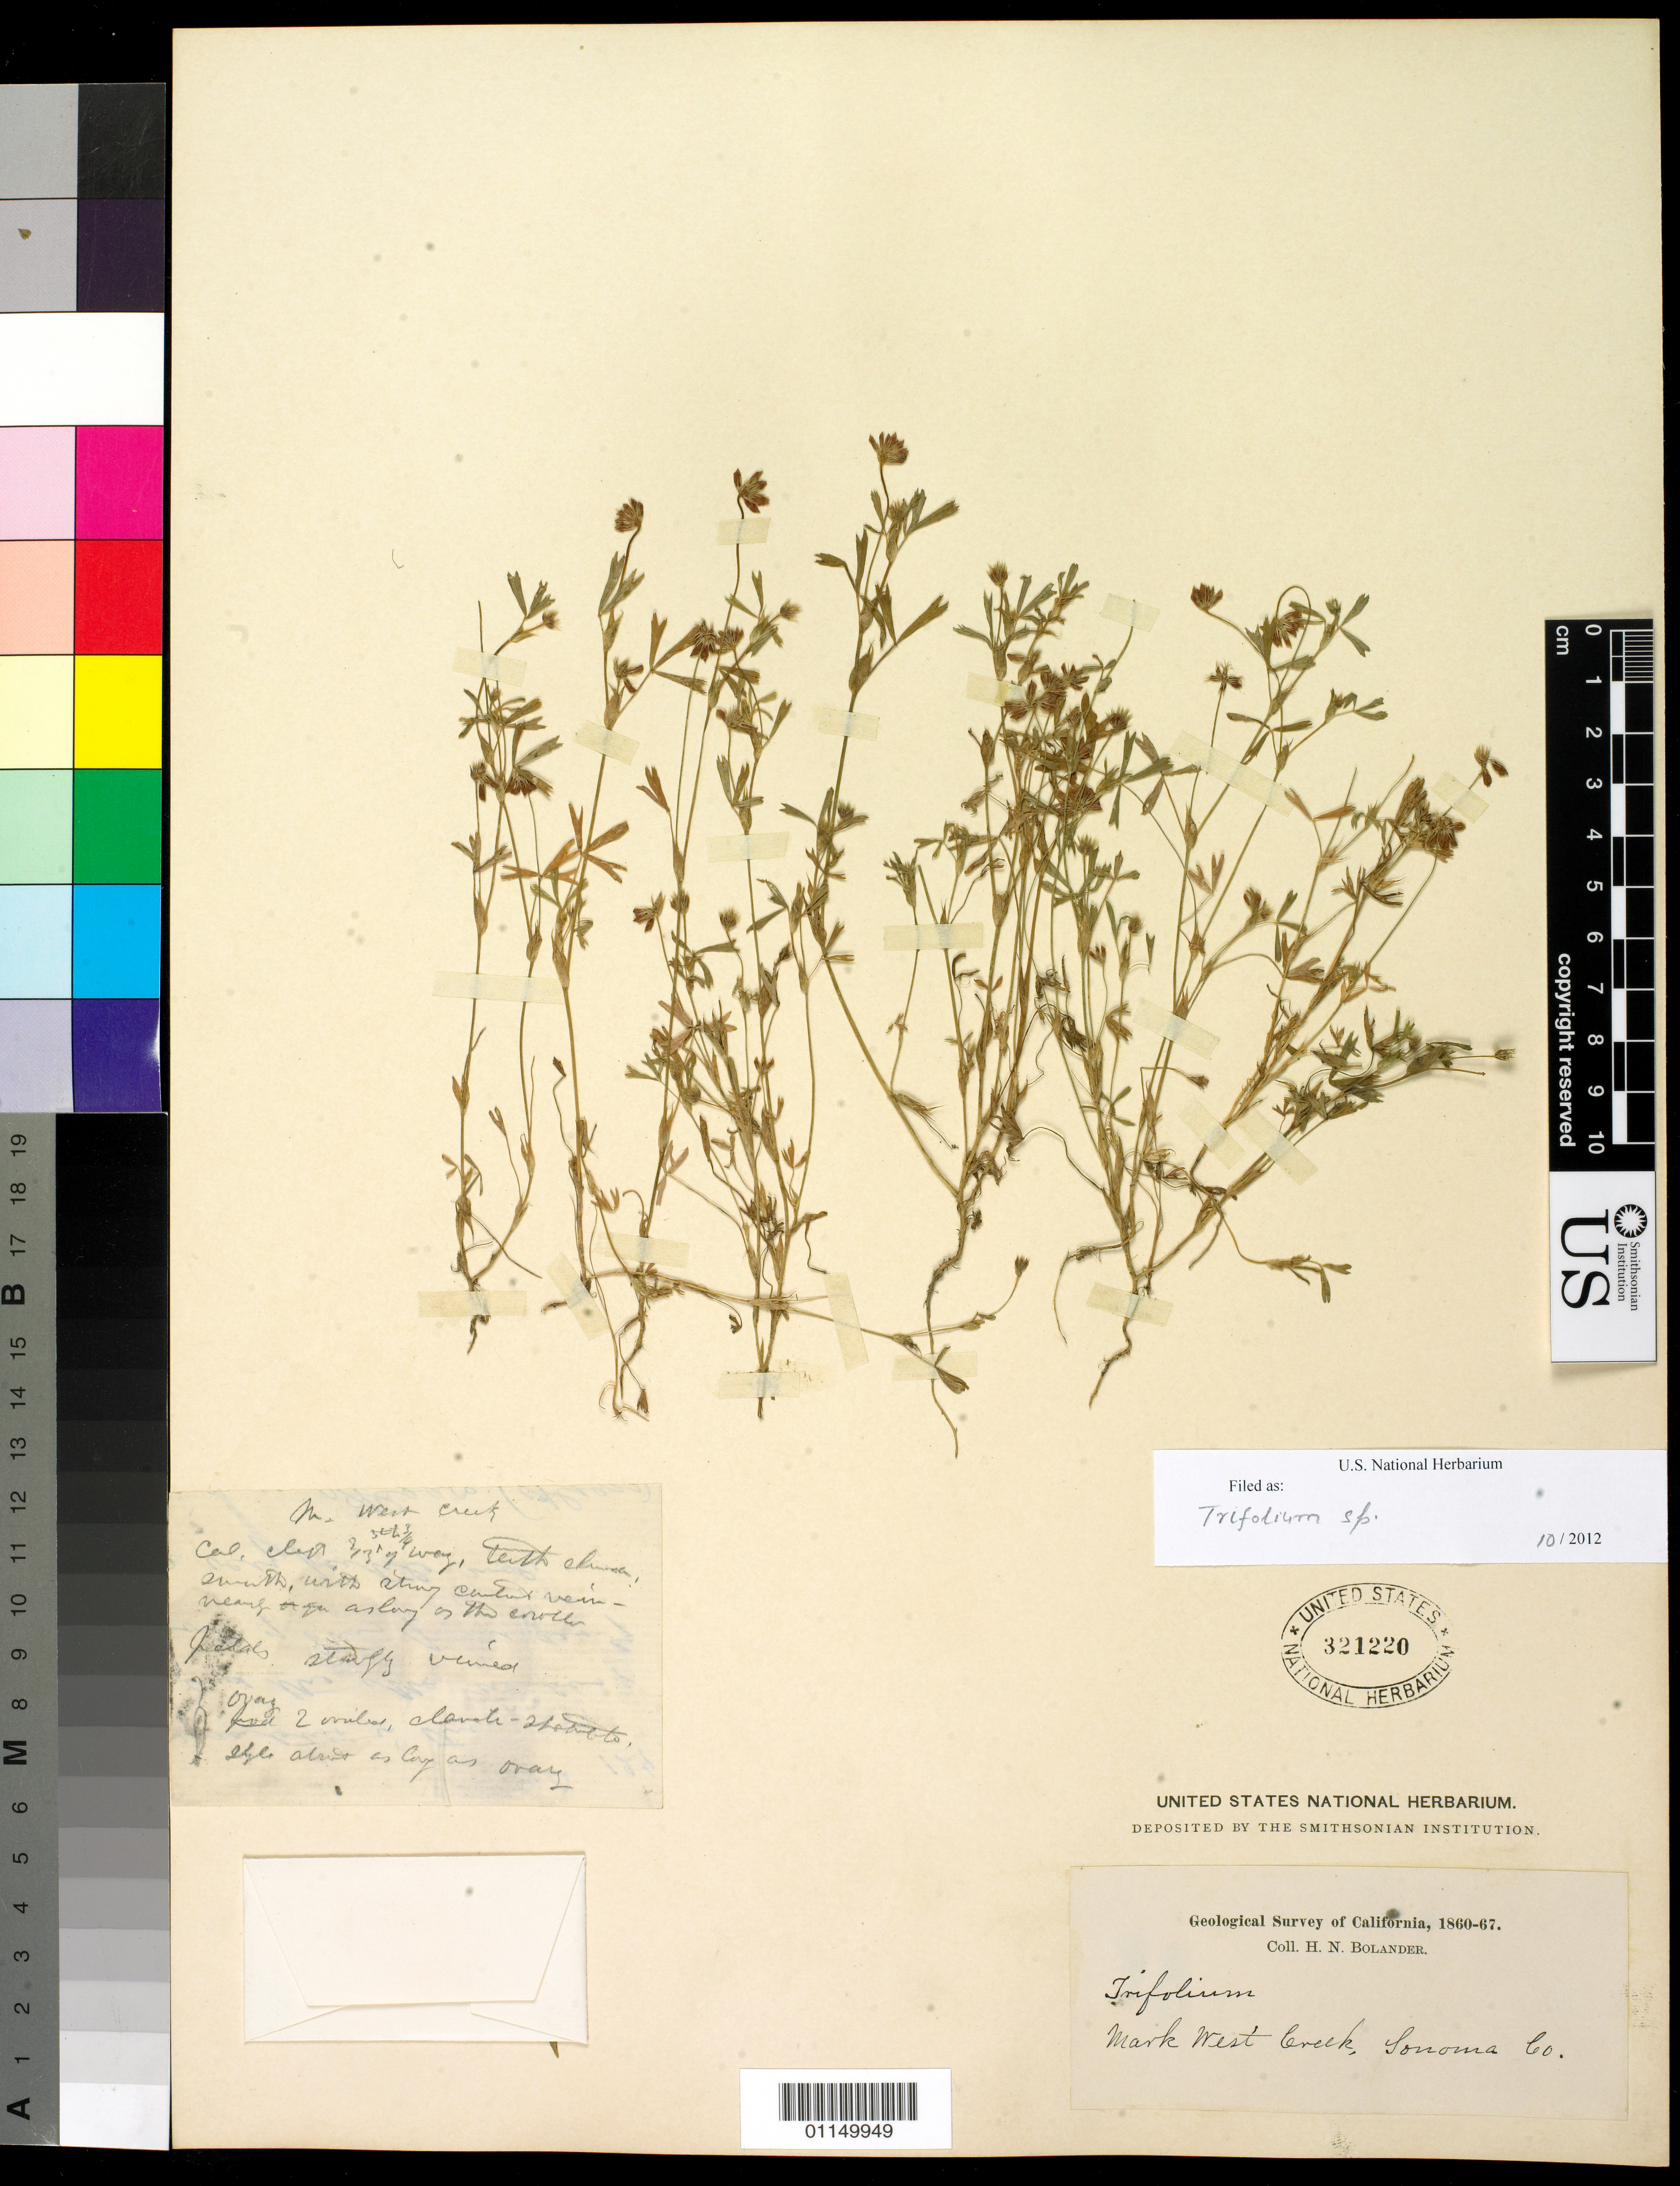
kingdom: Plantae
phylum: Tracheophyta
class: Magnoliopsida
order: Fabales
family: Fabaceae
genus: Trifolium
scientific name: Trifolium sp.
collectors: H. Bolander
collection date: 1860/1867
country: United States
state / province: California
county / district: Sonoma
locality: Mark West Creek.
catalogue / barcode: US 321220